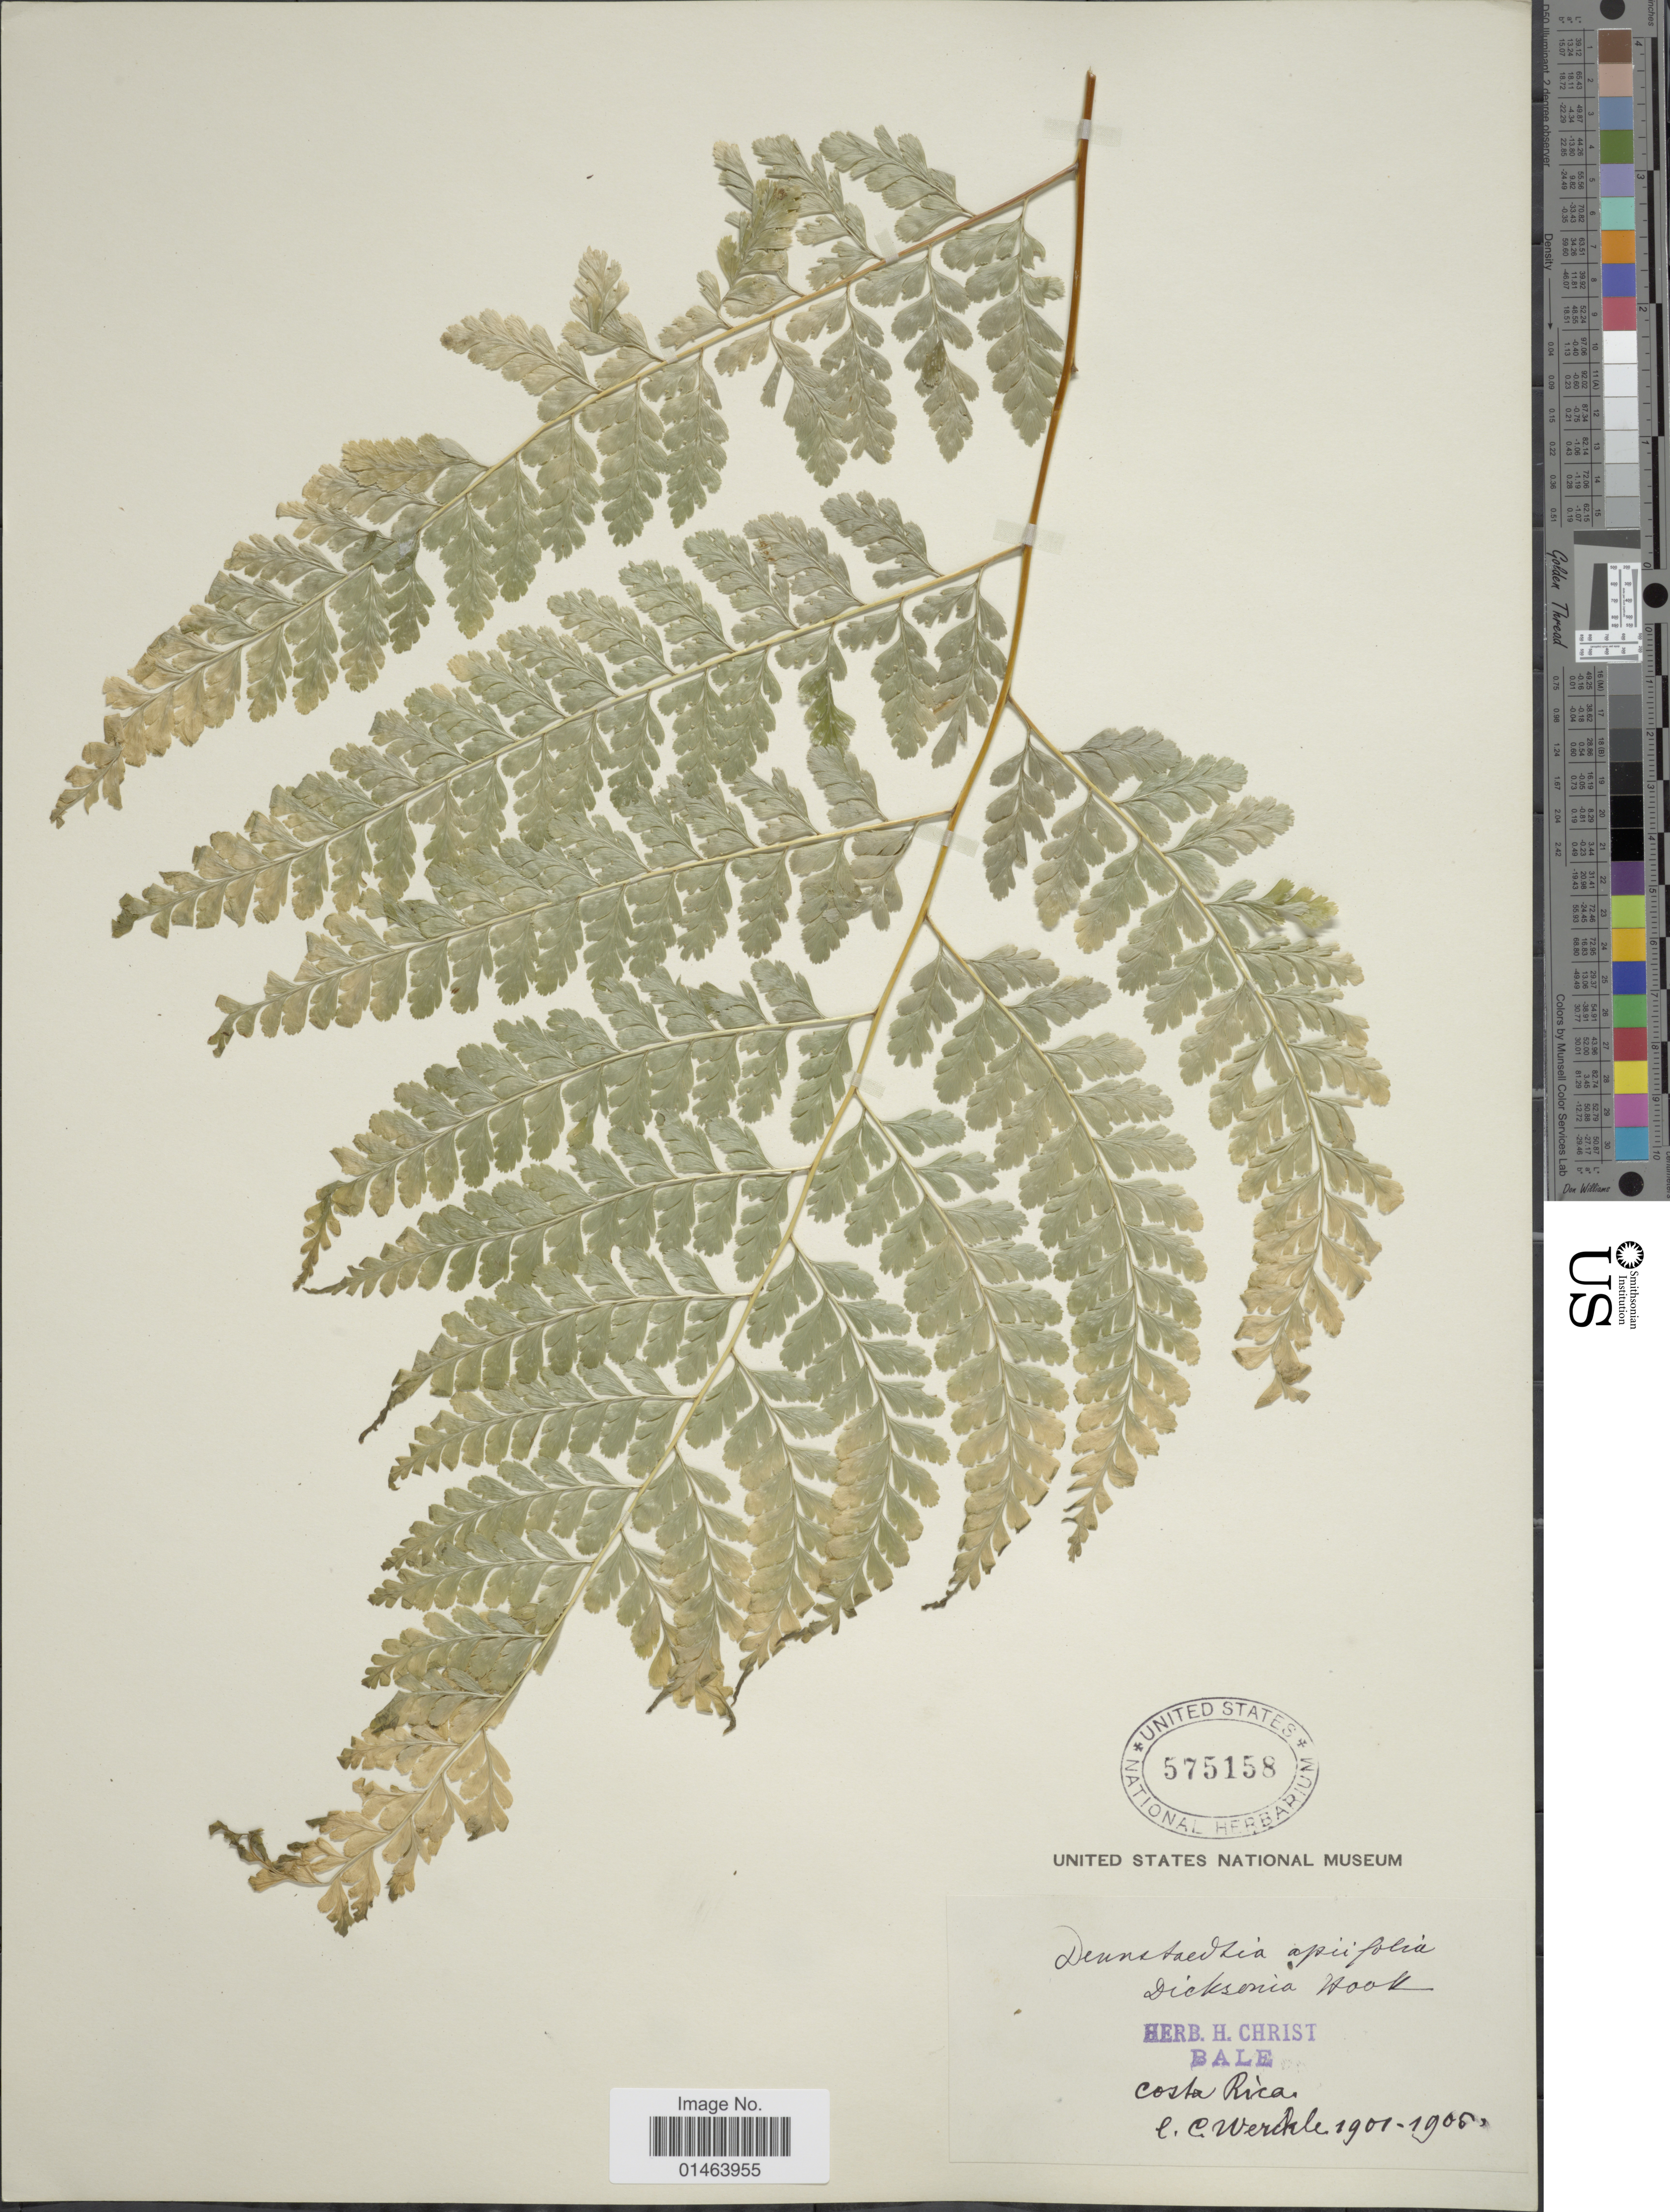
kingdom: Plantae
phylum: Tracheophyta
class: Polypodiopsida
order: Polypodiales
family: Dennstaedtiaceae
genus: Dennstaedtia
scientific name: Dennstaedtia bipinnata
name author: (Cav.) Maxon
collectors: C. C Wercklé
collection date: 1901/1905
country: Costa Rica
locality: Costa Rica.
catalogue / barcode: US 575158